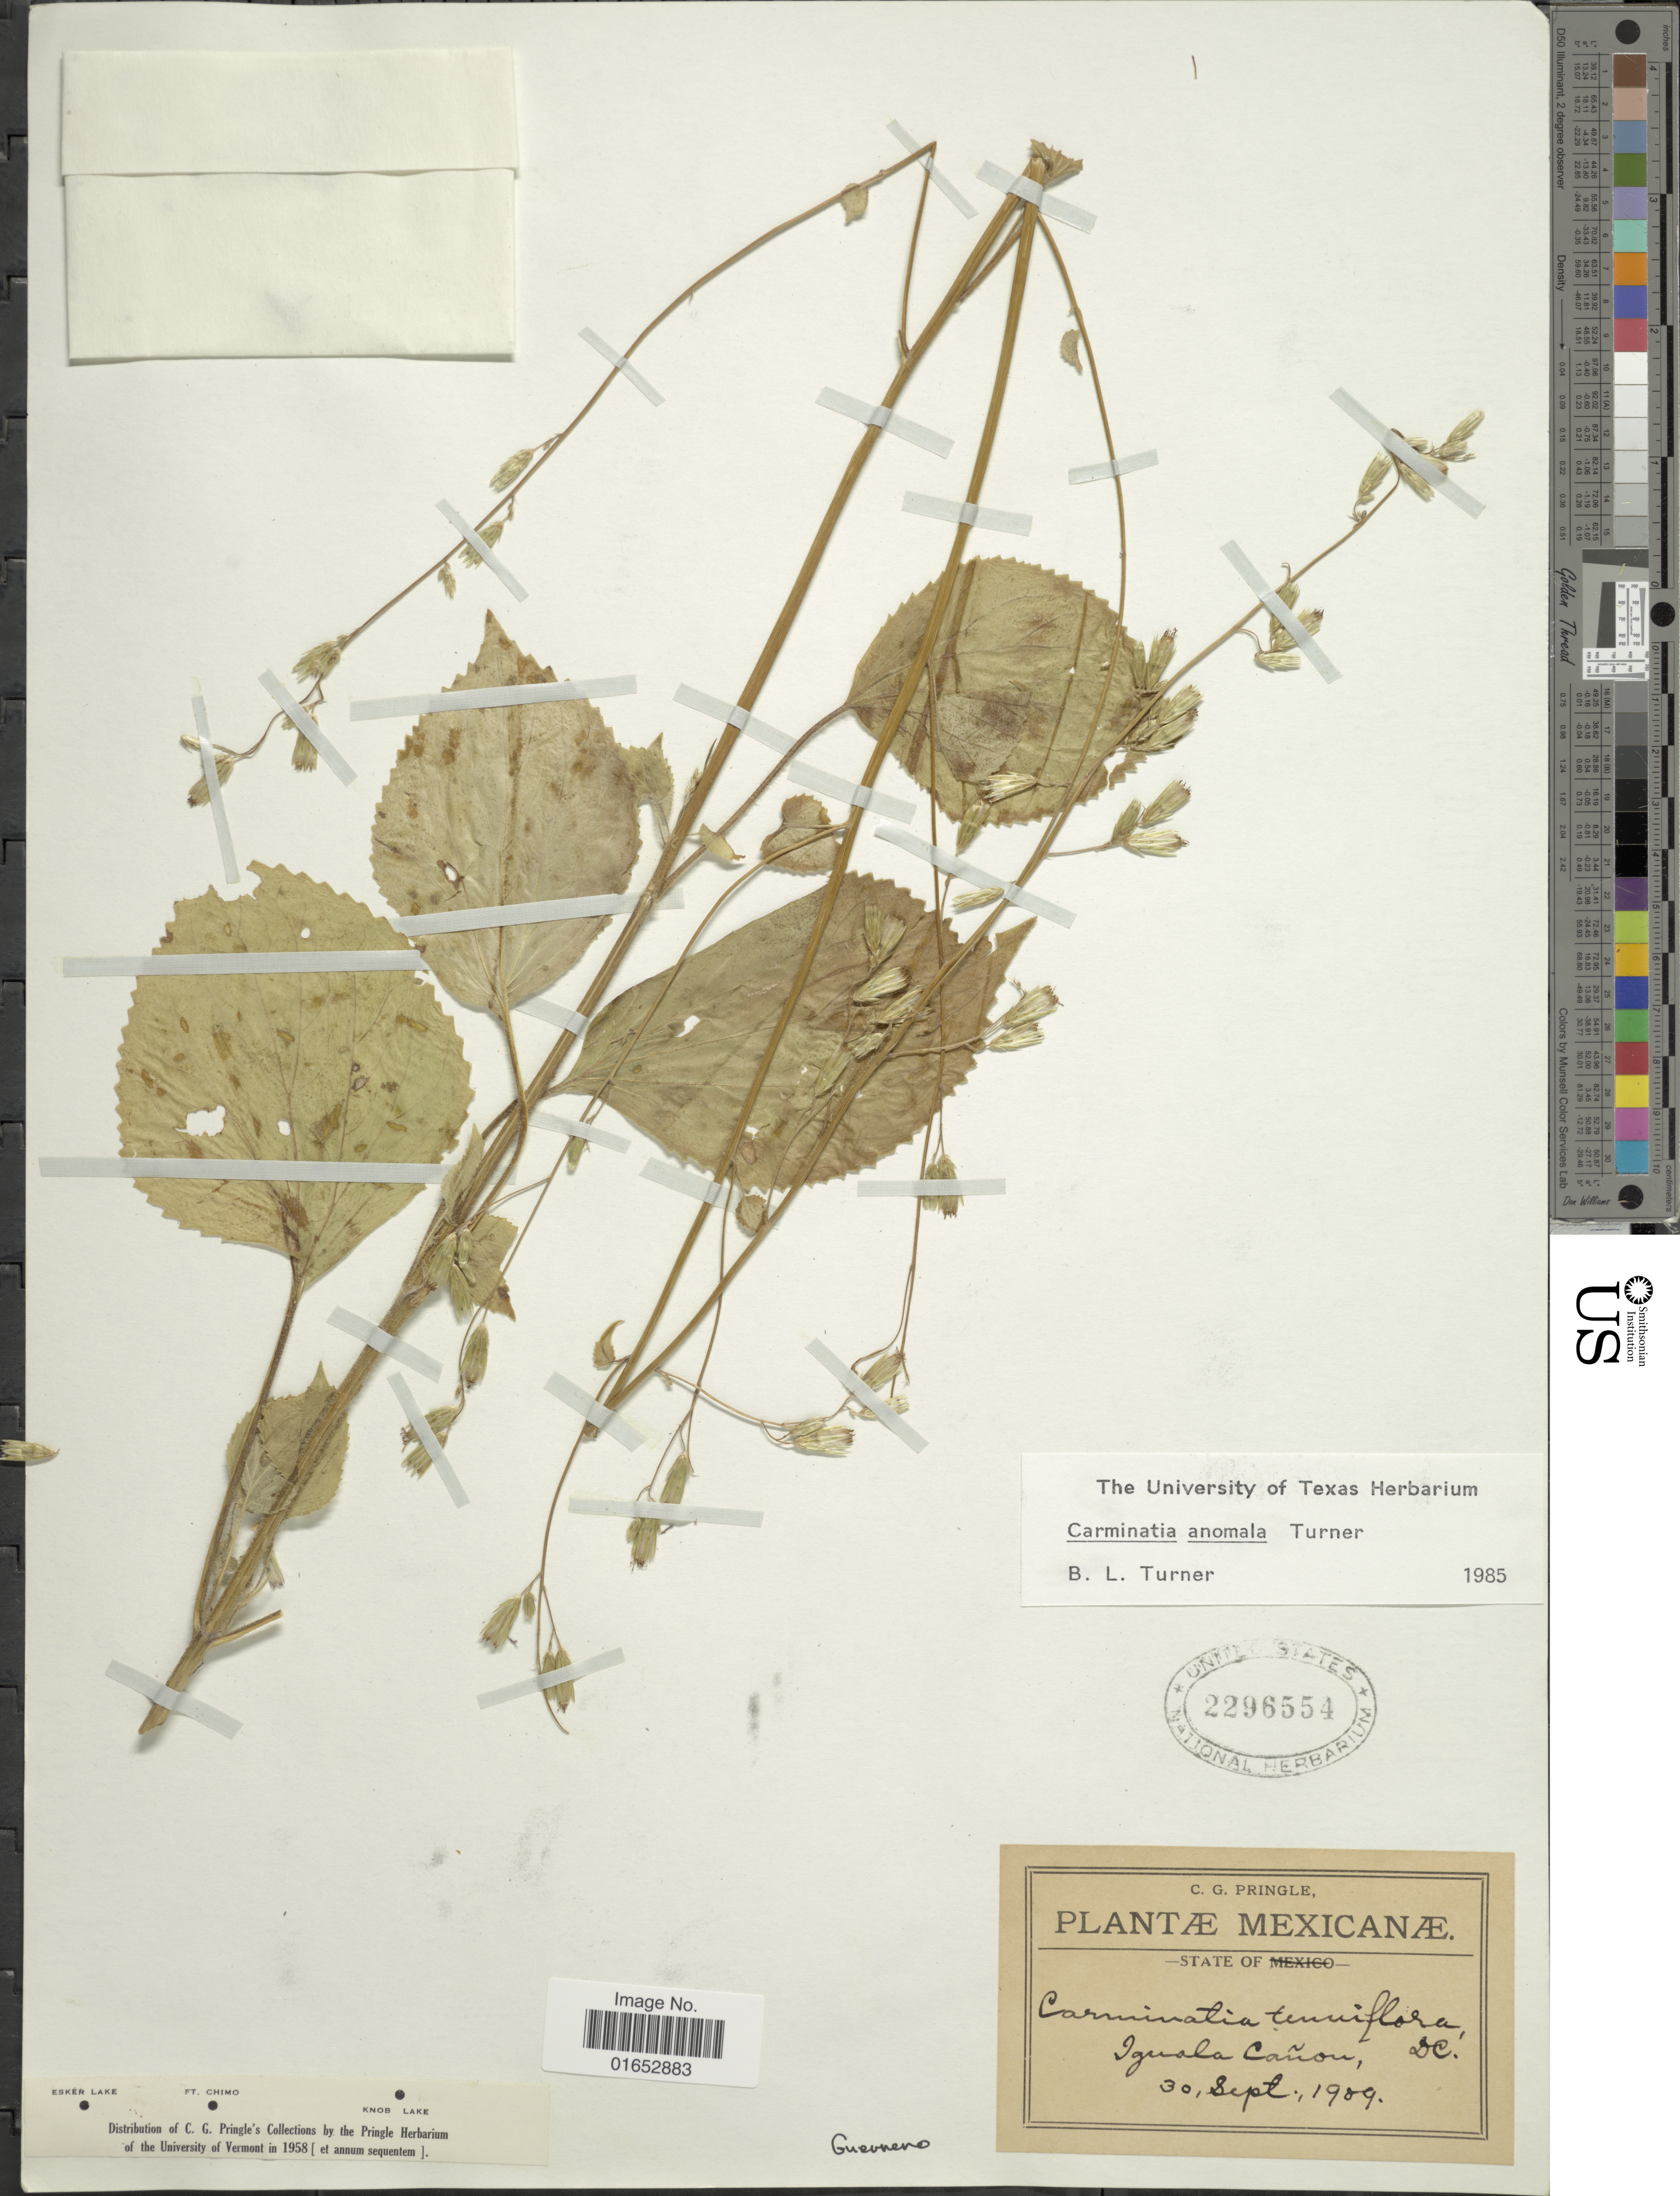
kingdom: Plantae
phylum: Tracheophyta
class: Magnoliopsida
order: Asterales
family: Asteraceae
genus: Carminatia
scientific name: Carminatia anomala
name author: B.L. Turner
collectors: C. G. Pringle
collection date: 1909-09-30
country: Mexico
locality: Iguala Cañon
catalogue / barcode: US 2296554